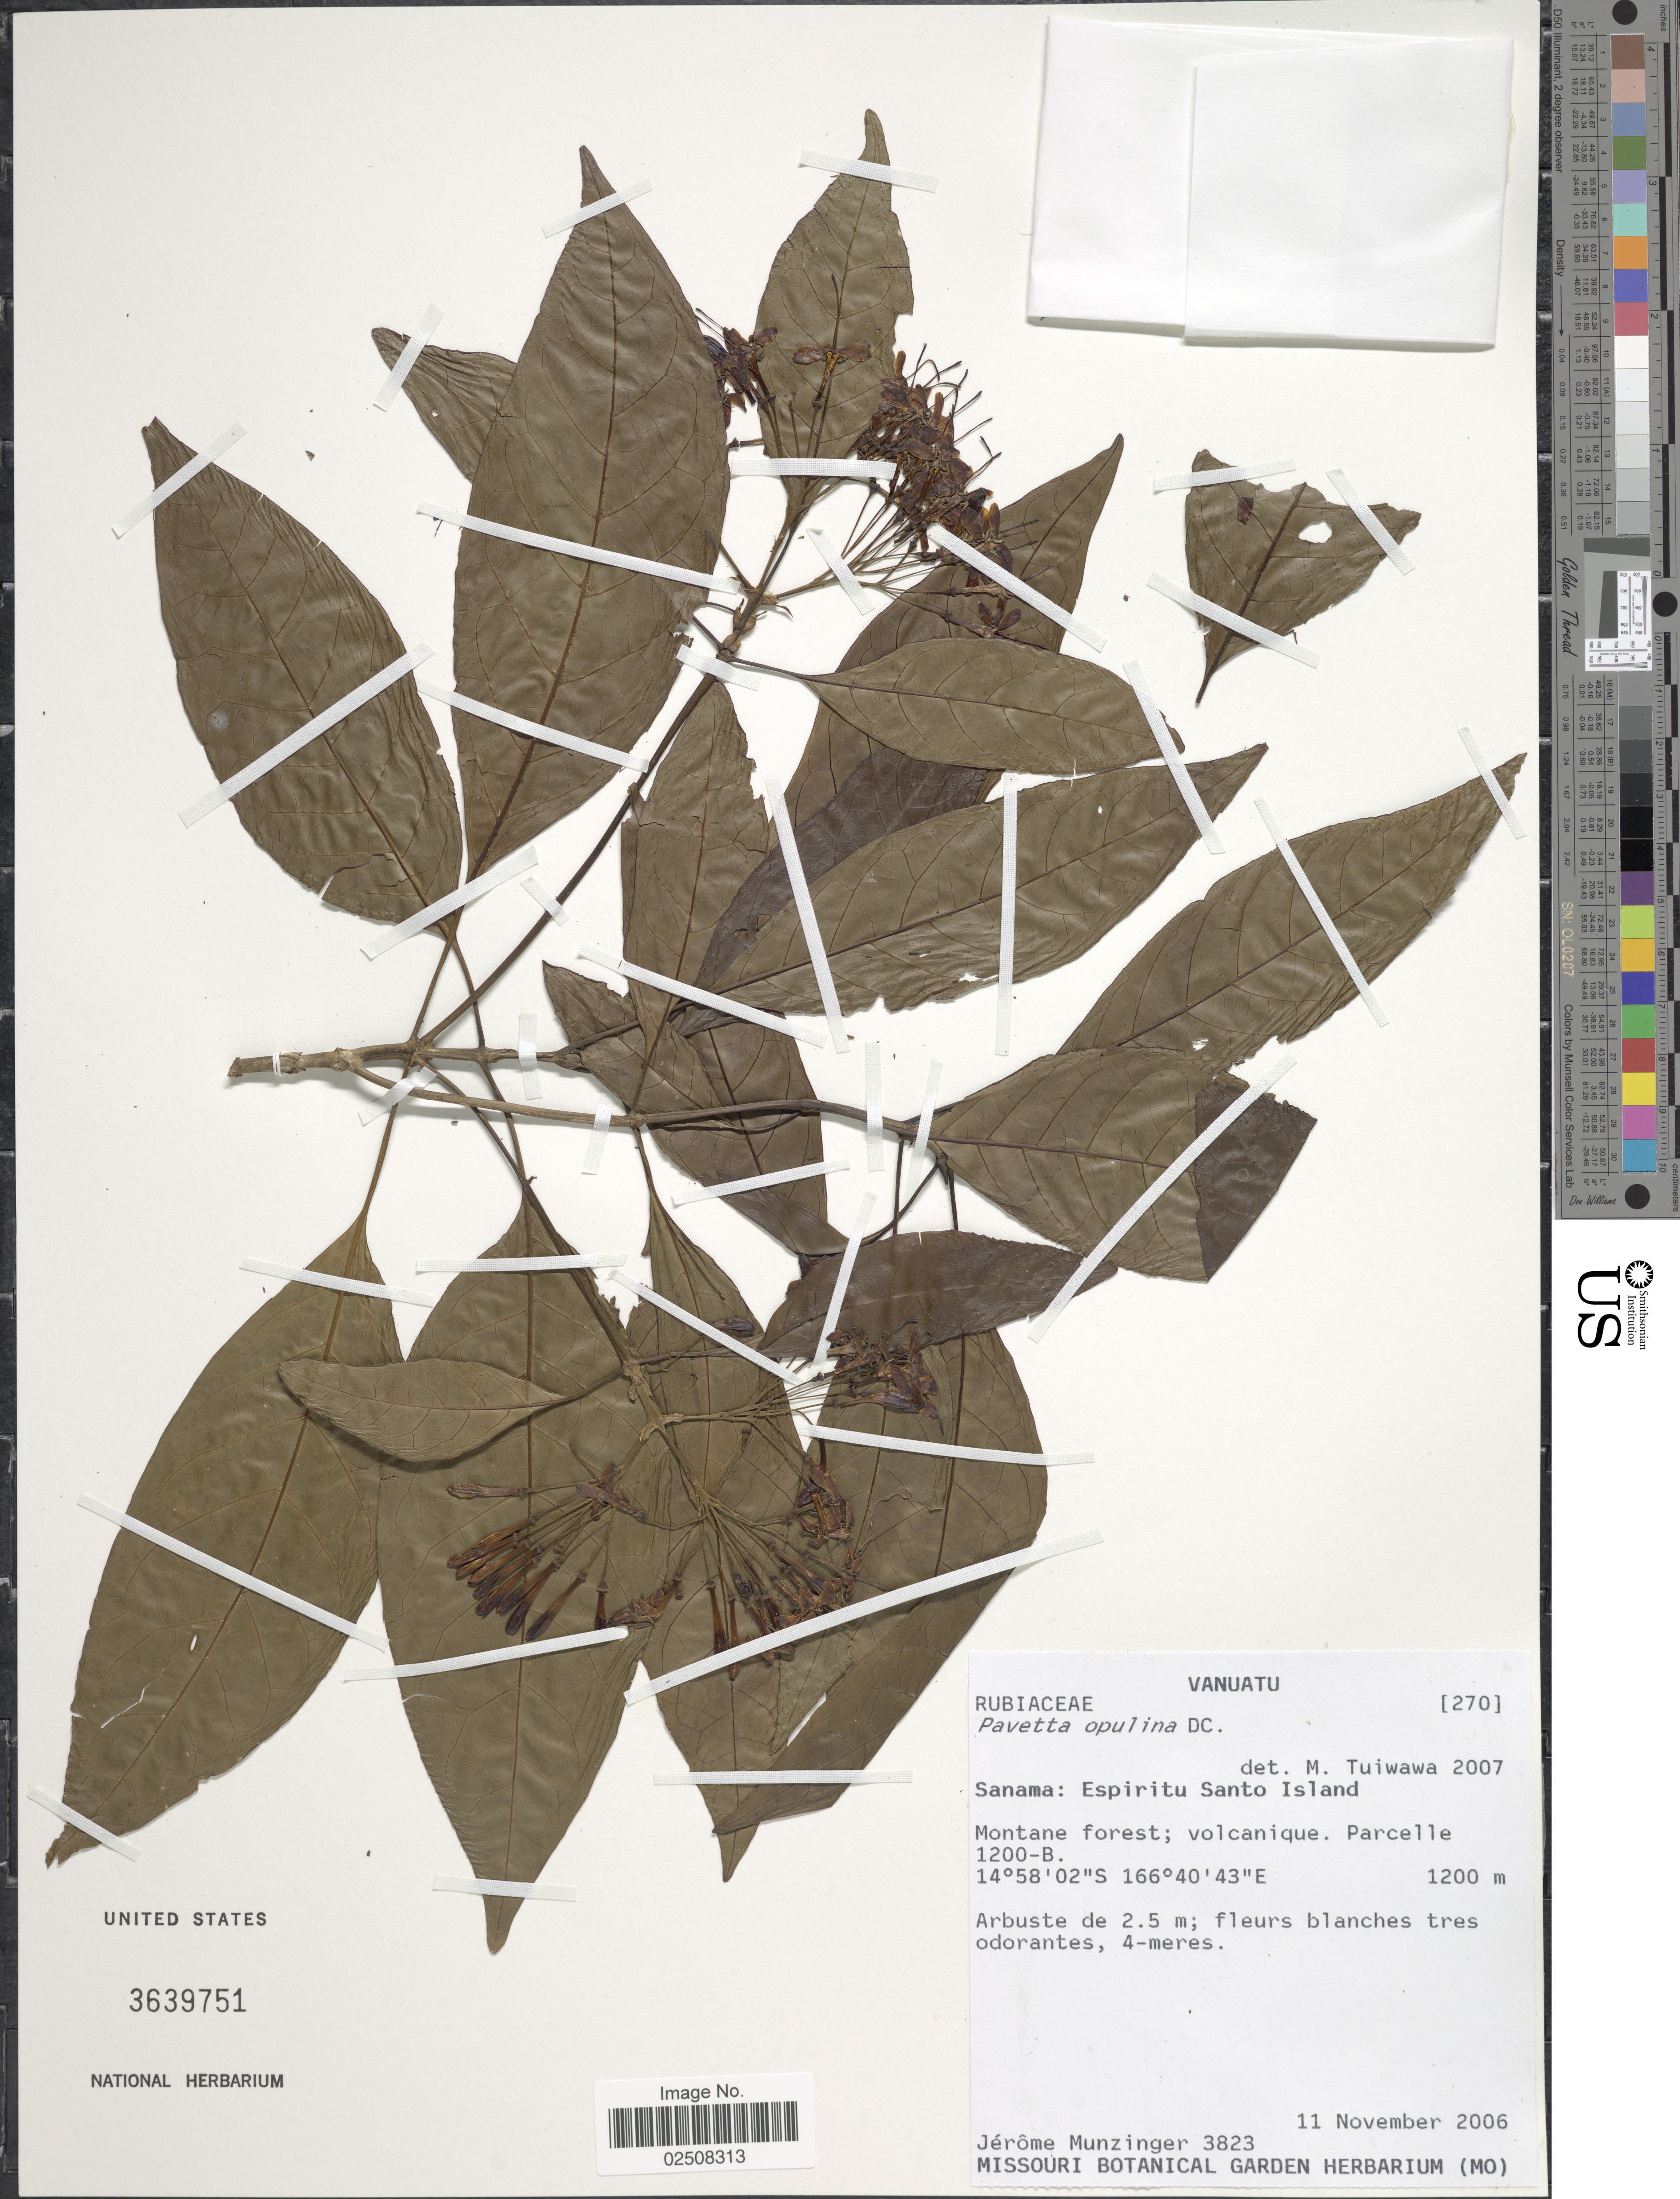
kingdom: Plantae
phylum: Tracheophyta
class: Magnoliopsida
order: Gentianales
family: Rubiaceae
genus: Pavetta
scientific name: Pavetta opulina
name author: (G. Forst.) DC.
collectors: J. K. Munzinger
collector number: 3823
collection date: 2006-11-11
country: Vanuatu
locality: Sanama: Espiritu Santo Island, Montane forest; volcanique. Parcelle 1200-B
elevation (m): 1200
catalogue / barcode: US 3639751